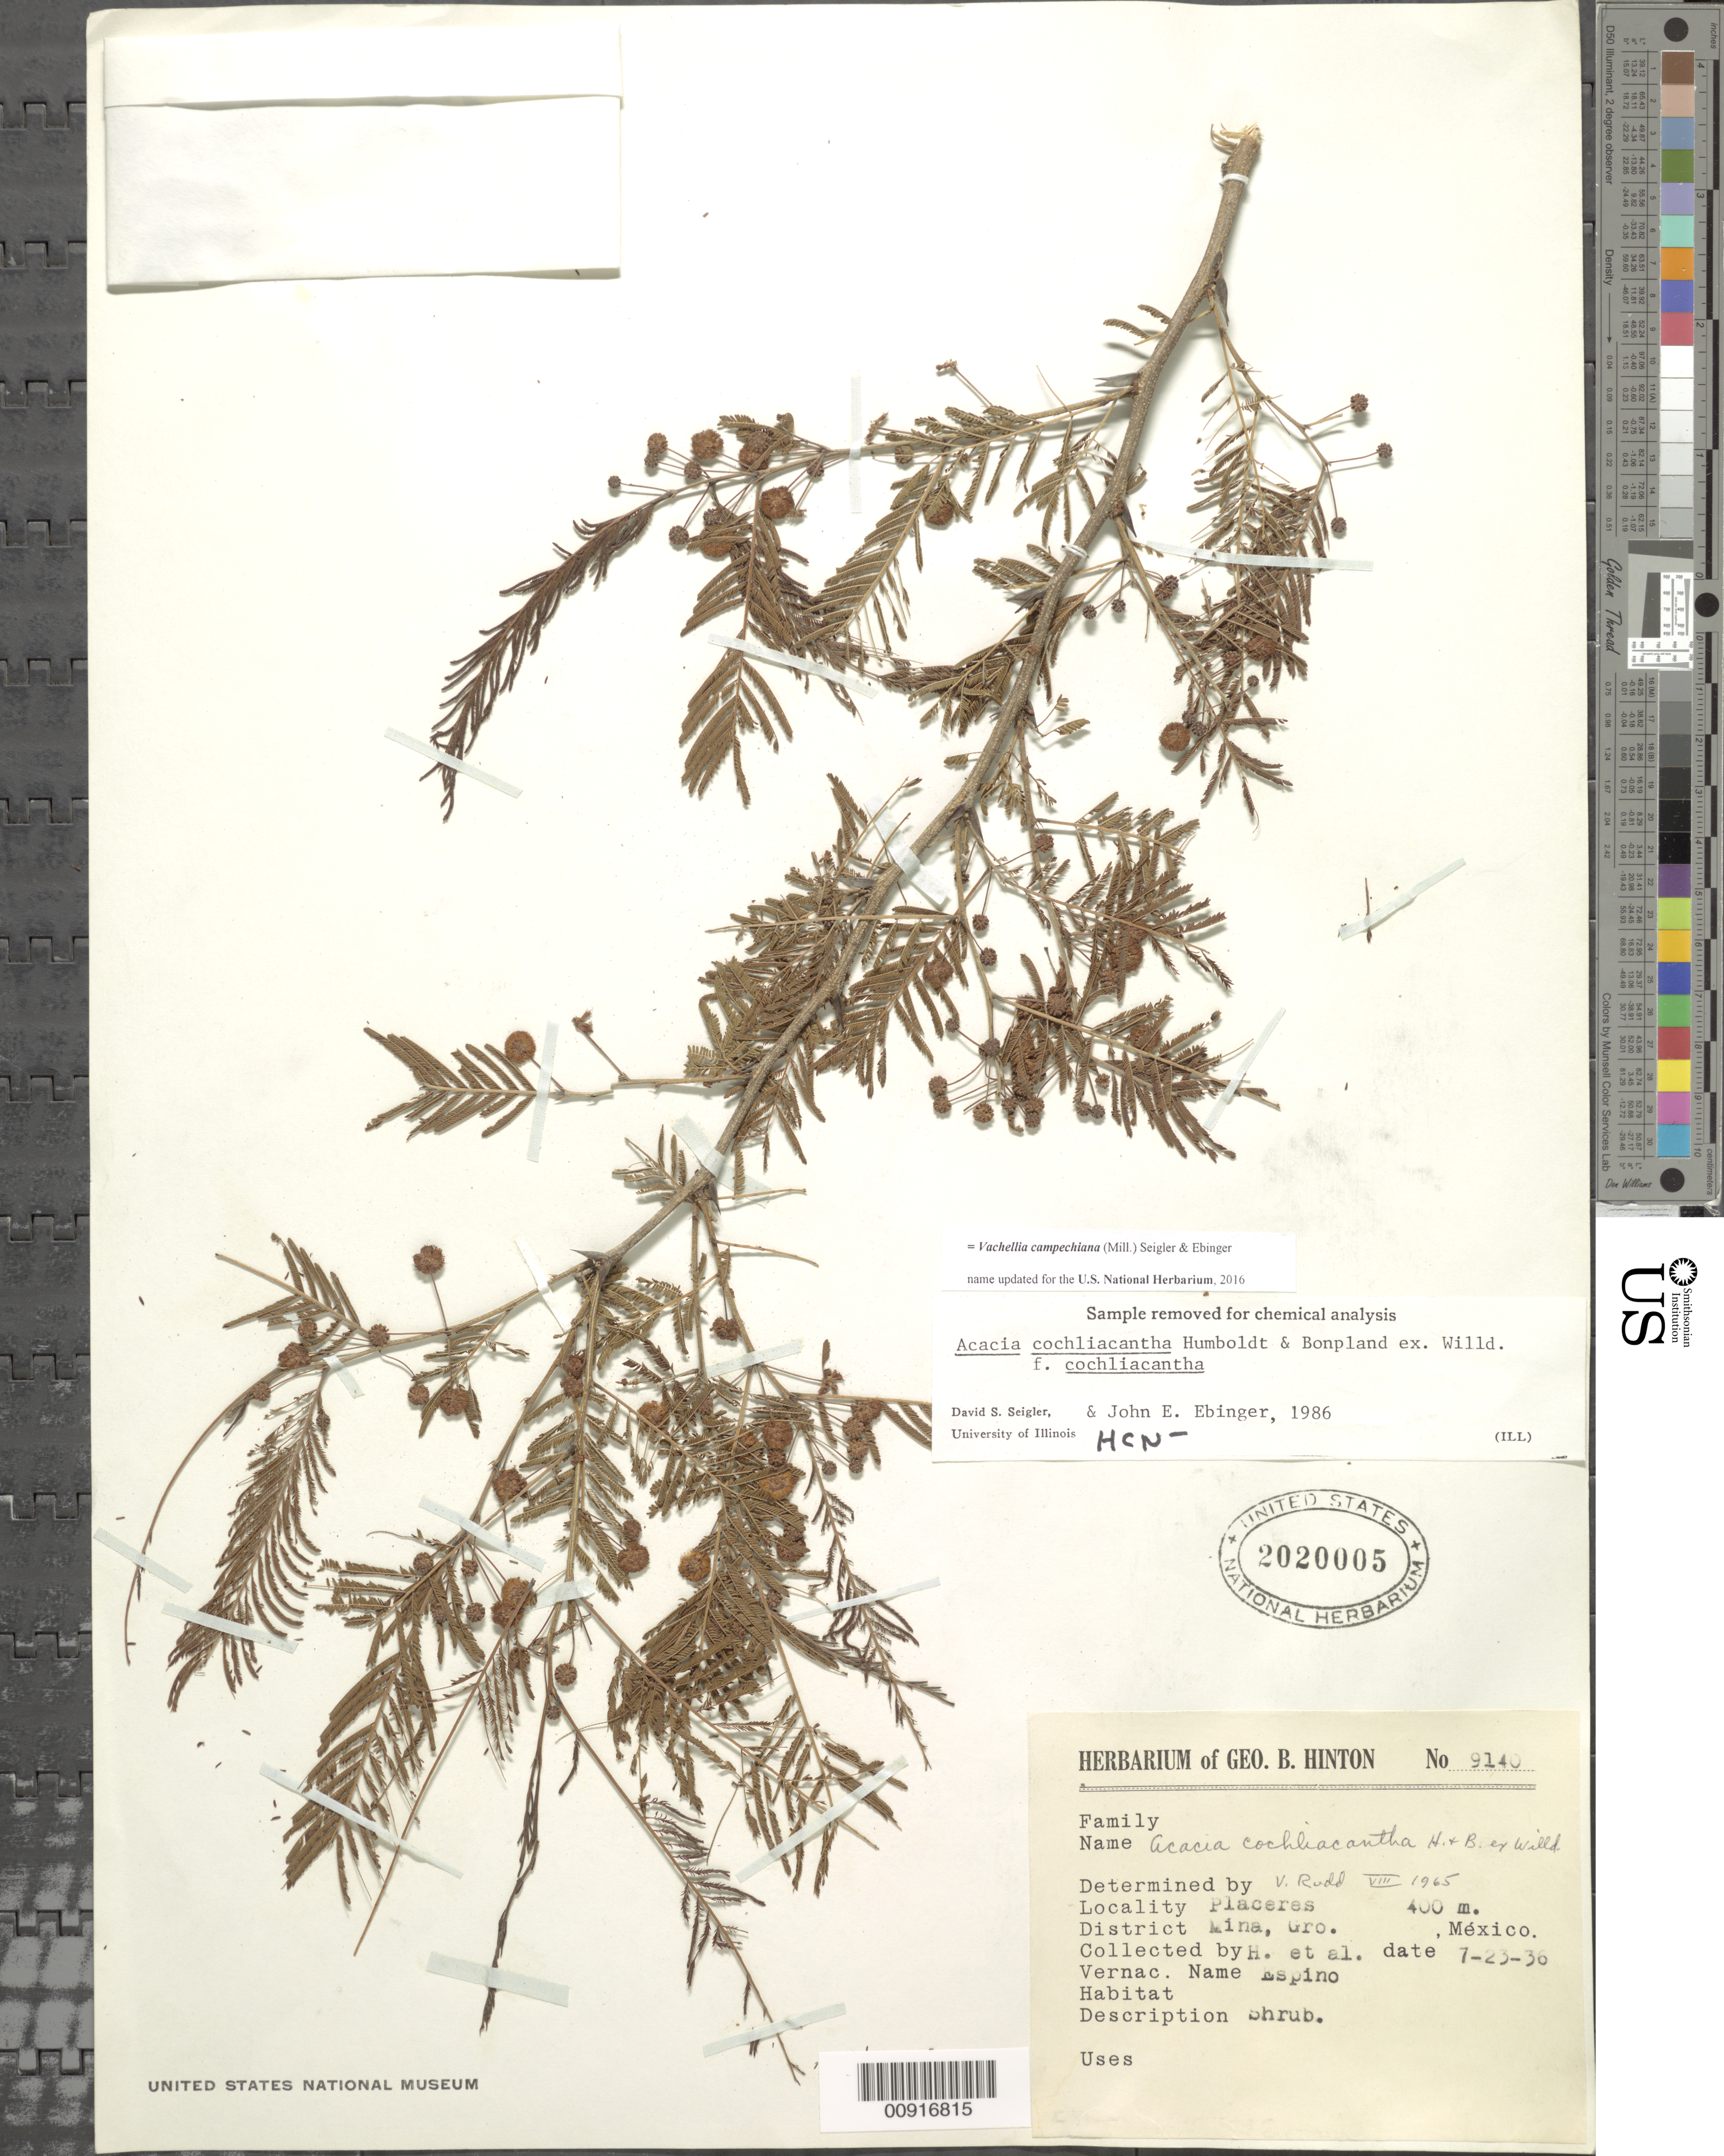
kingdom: Plantae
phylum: Tracheophyta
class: Magnoliopsida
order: Fabales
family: Fabaceae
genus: Vachellia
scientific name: Vachellia campechiana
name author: (Mill.) Seigler & Ebinger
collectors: G. B. Hinton & et al.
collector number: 9140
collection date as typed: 23 Jul 1936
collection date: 1936-07-23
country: Mexico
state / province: Guerrero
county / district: Mina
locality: Placeres, District Mina, Guerrero.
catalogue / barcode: US 2020005